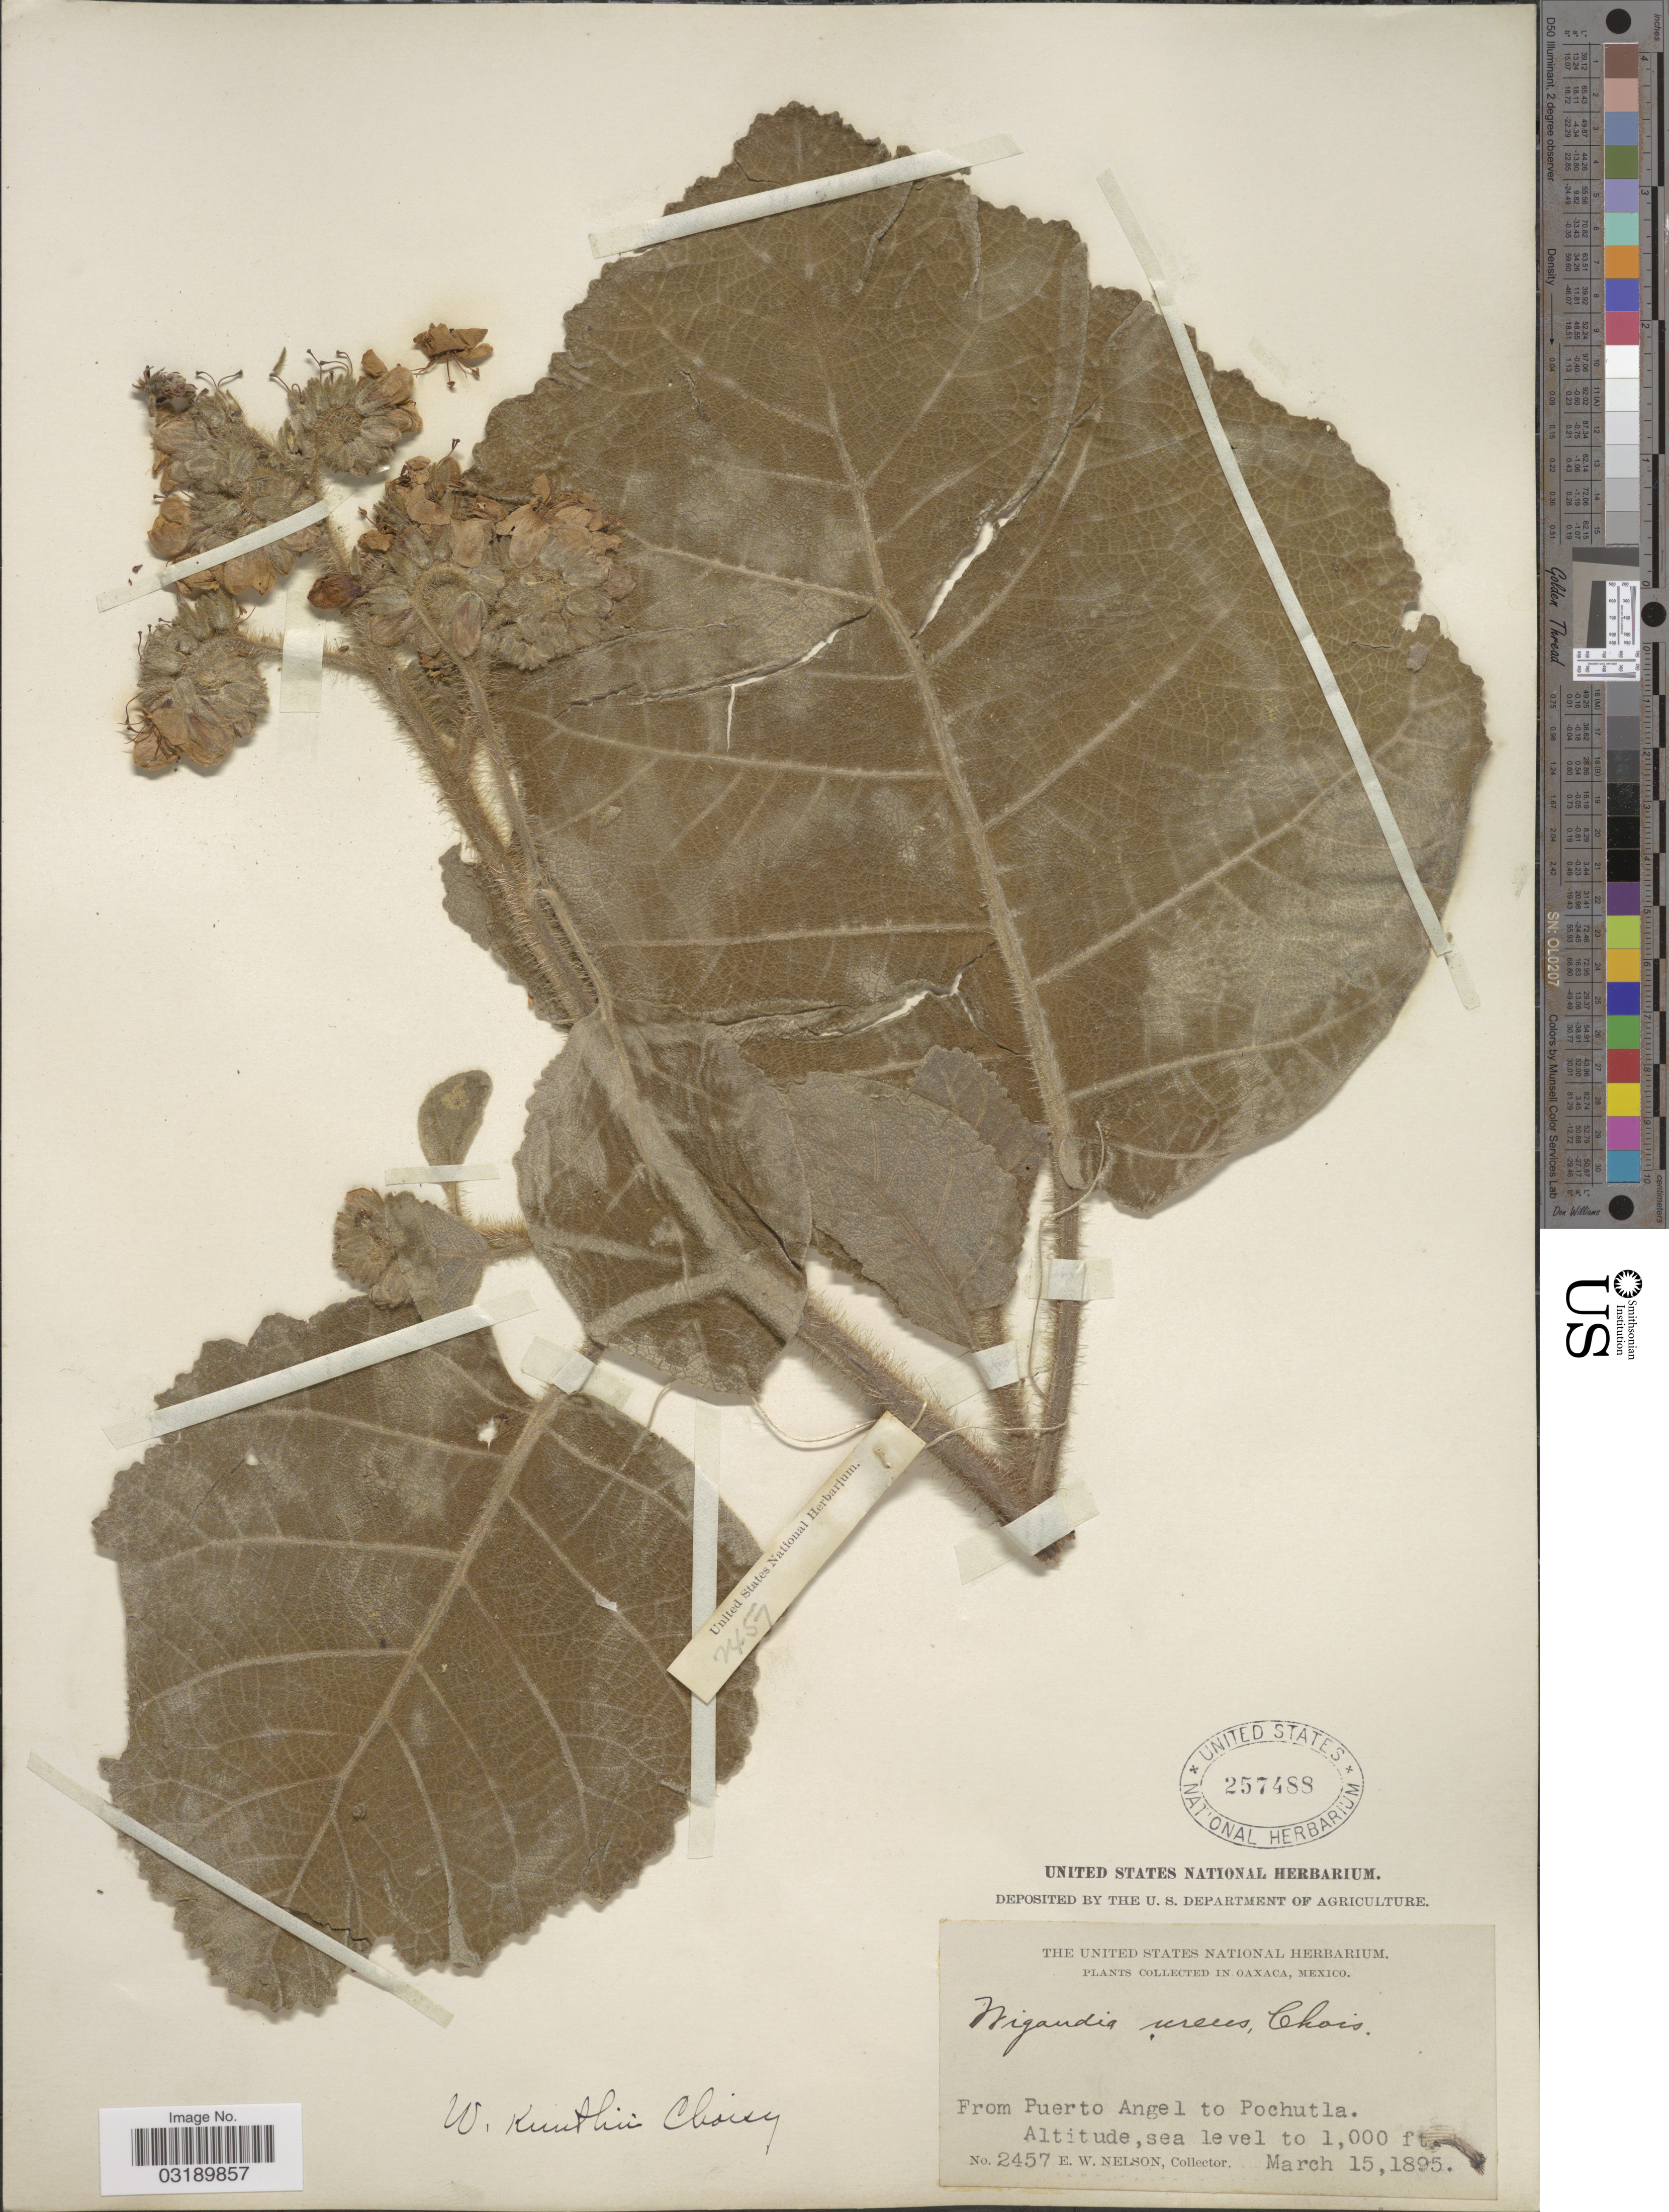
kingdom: Plantae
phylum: Tracheophyta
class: Magnoliopsida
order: Boraginales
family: Namaceae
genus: Wigandia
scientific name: Wigandia kunthii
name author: Choisy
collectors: E. W. Nelson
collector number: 2457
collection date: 1895-03-15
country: Mexico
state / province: Oaxaca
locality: Puerto Angel to Pochutla.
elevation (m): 305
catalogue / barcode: US 257488